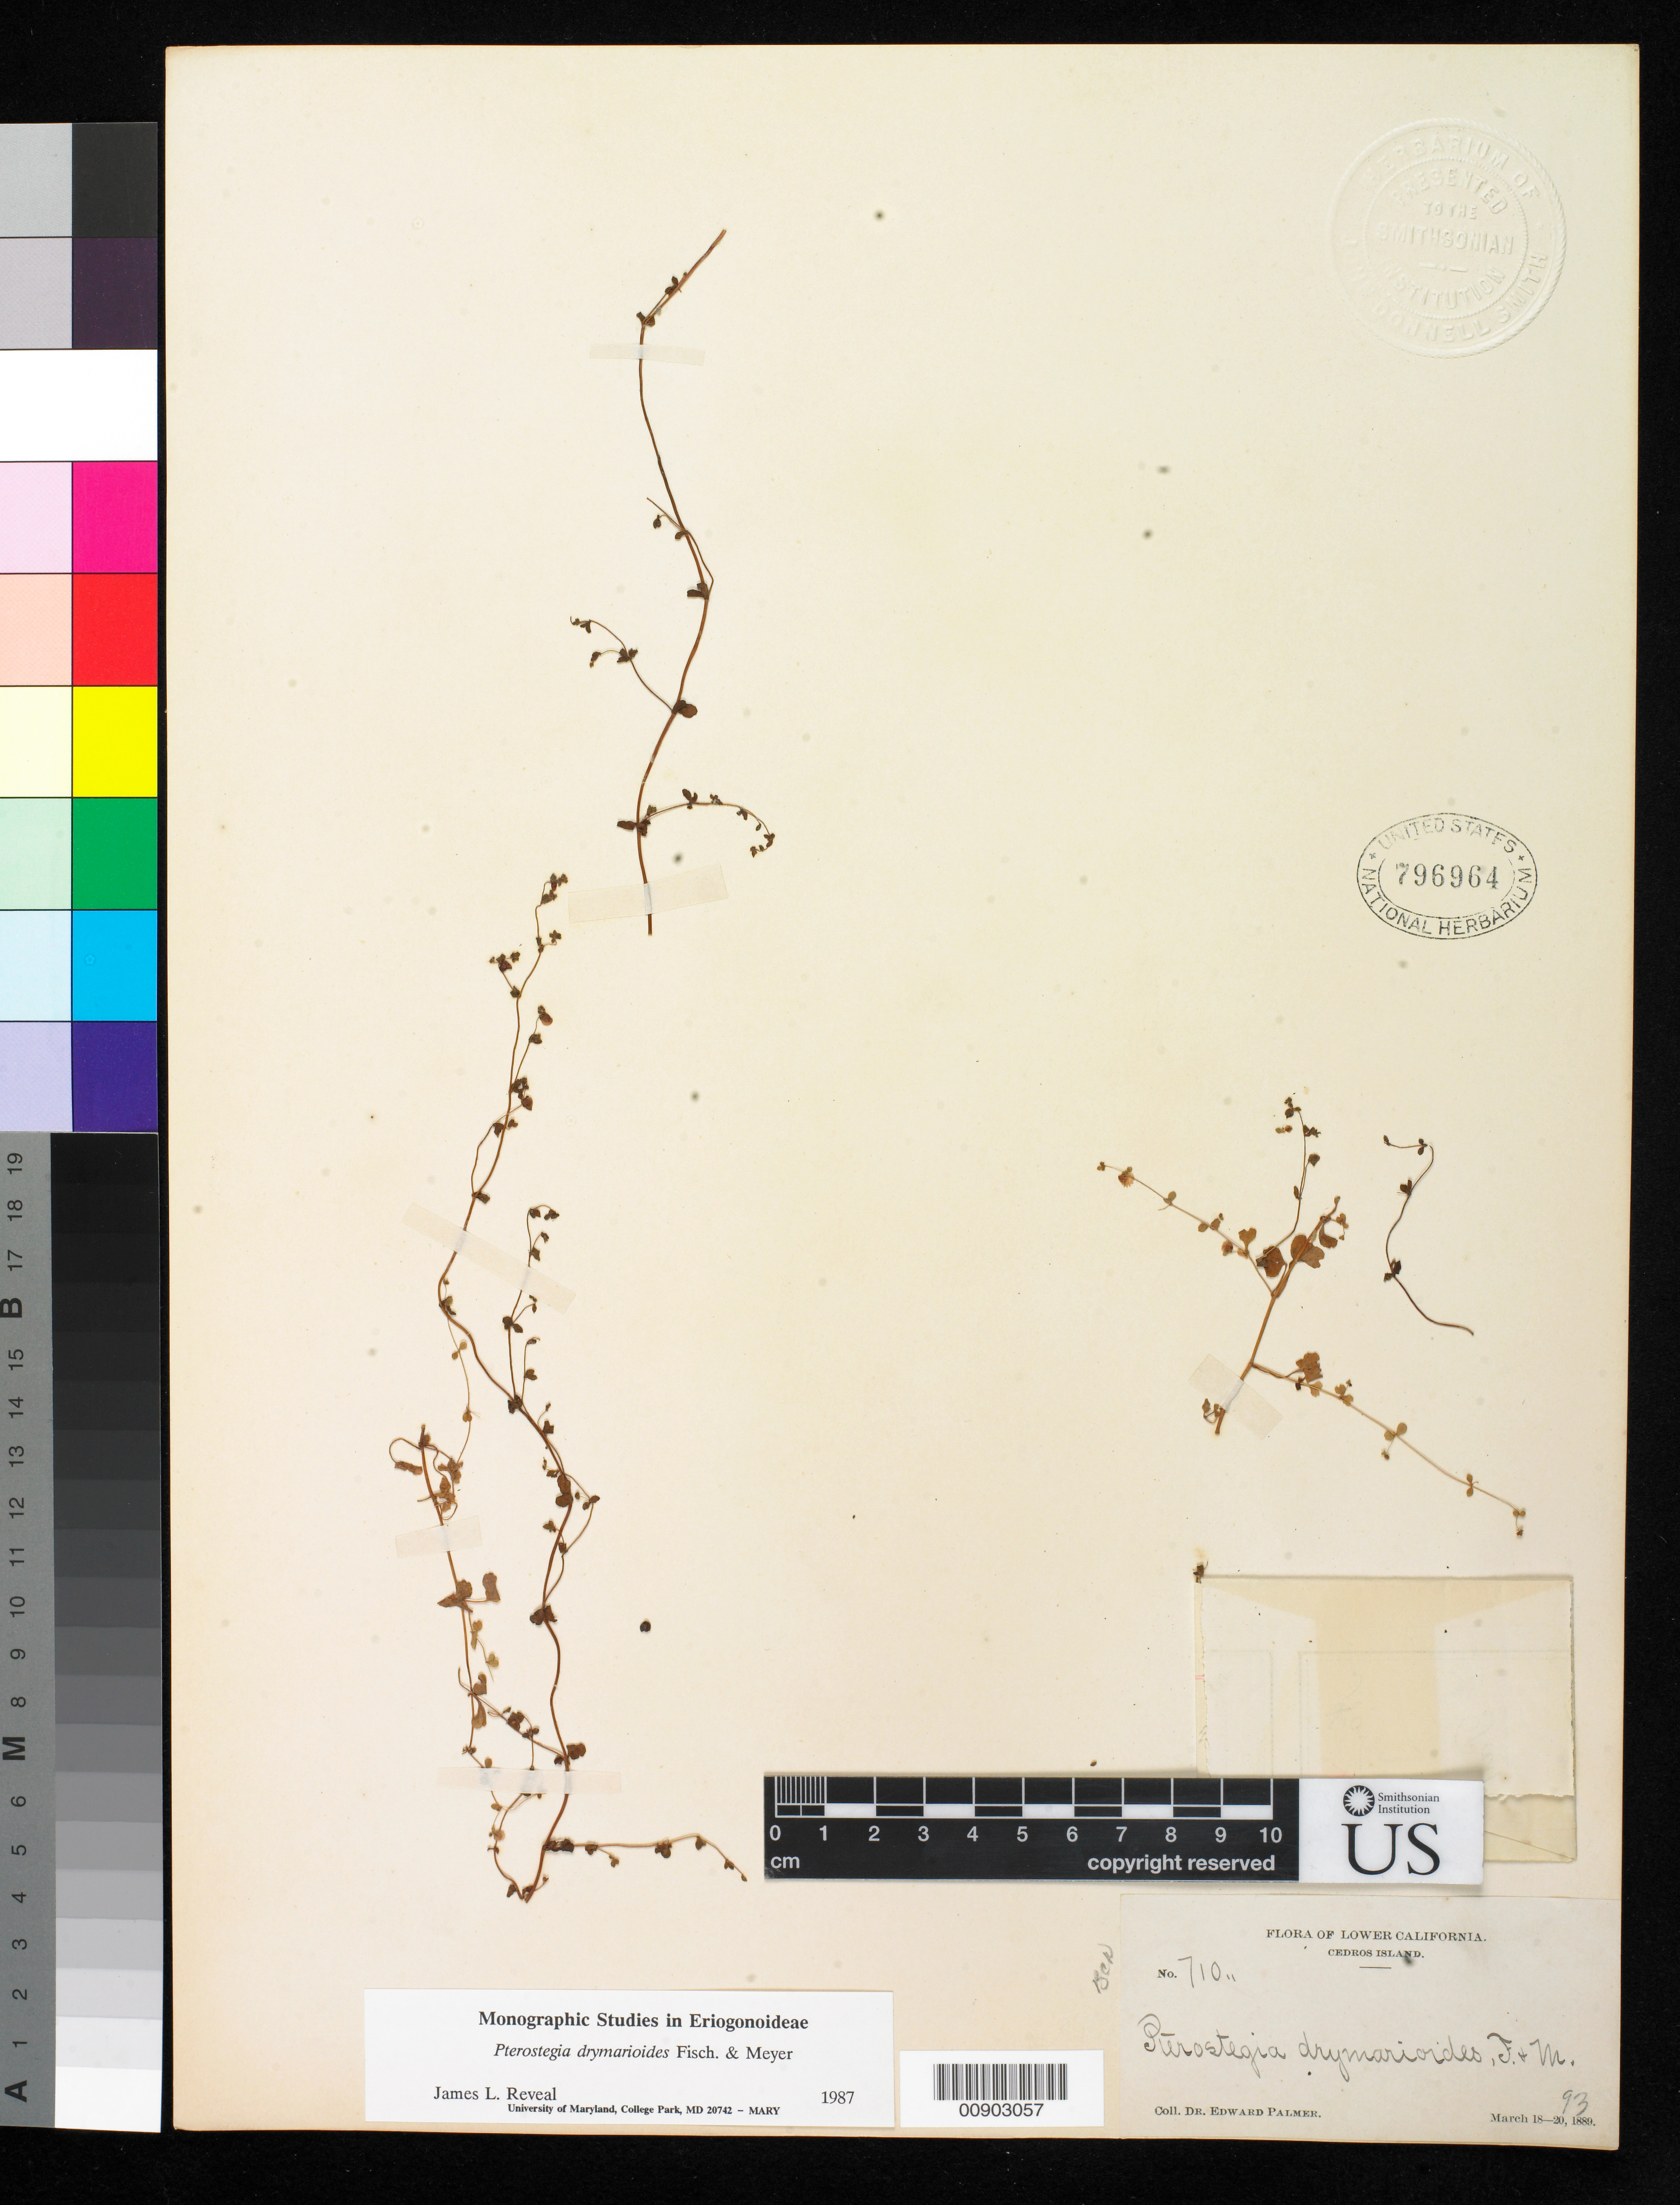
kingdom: Plantae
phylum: Tracheophyta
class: Magnoliopsida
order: Caryophyllales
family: Polygonaceae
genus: Pterostegia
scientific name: Pterostegia drymarioides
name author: Fisch. & C.A. Mey.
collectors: E. Palmer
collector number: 710"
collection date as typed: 18 Mar 1889 to 20 Mar 1889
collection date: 1889-03-18/1889-03-20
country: Mexico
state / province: Baja California Norte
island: Cedros I.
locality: Cedros Island, Baja California.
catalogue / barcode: US 796964